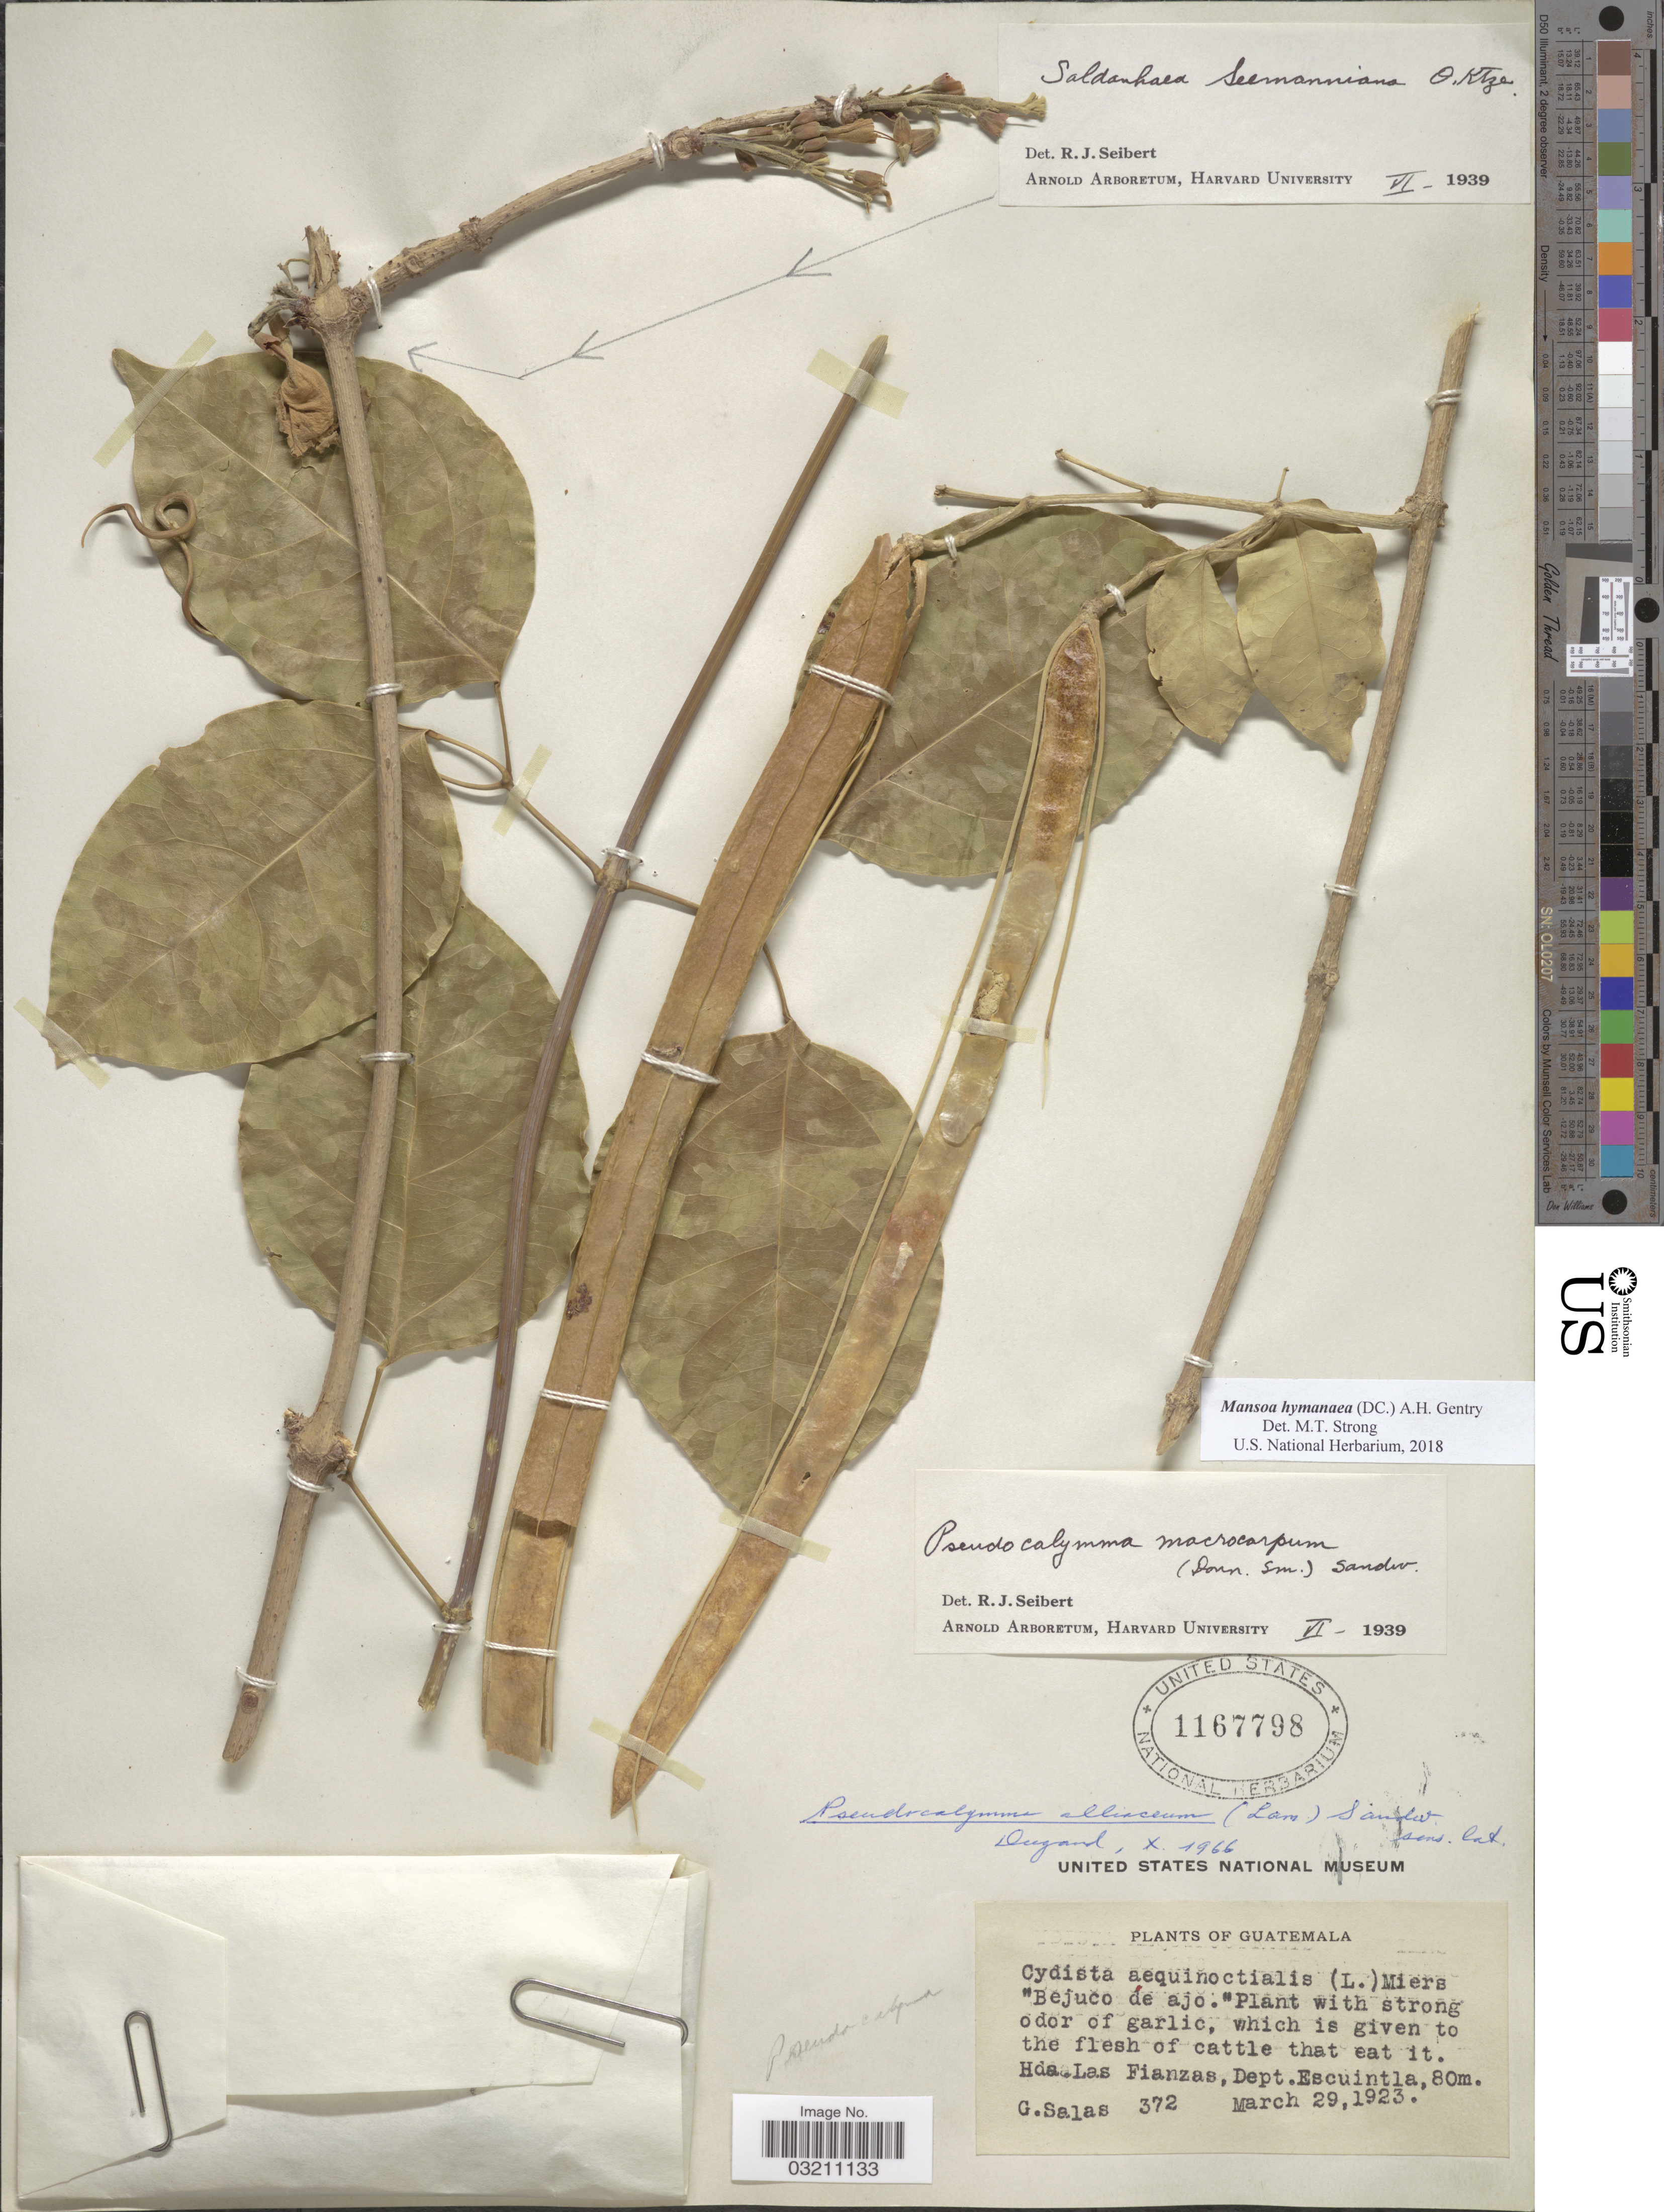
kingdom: Plantae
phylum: Tracheophyta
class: Magnoliopsida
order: Lamiales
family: Bignoniaceae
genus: Mansoa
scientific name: Mansoa hymenaea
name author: (DC.) A.H. Gentry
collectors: G. Salas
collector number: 372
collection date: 1923-03-29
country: Guatemala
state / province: Escuintla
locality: Hda. Las Fianzas, Dept. Escuintla.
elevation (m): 80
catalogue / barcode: US 1167798